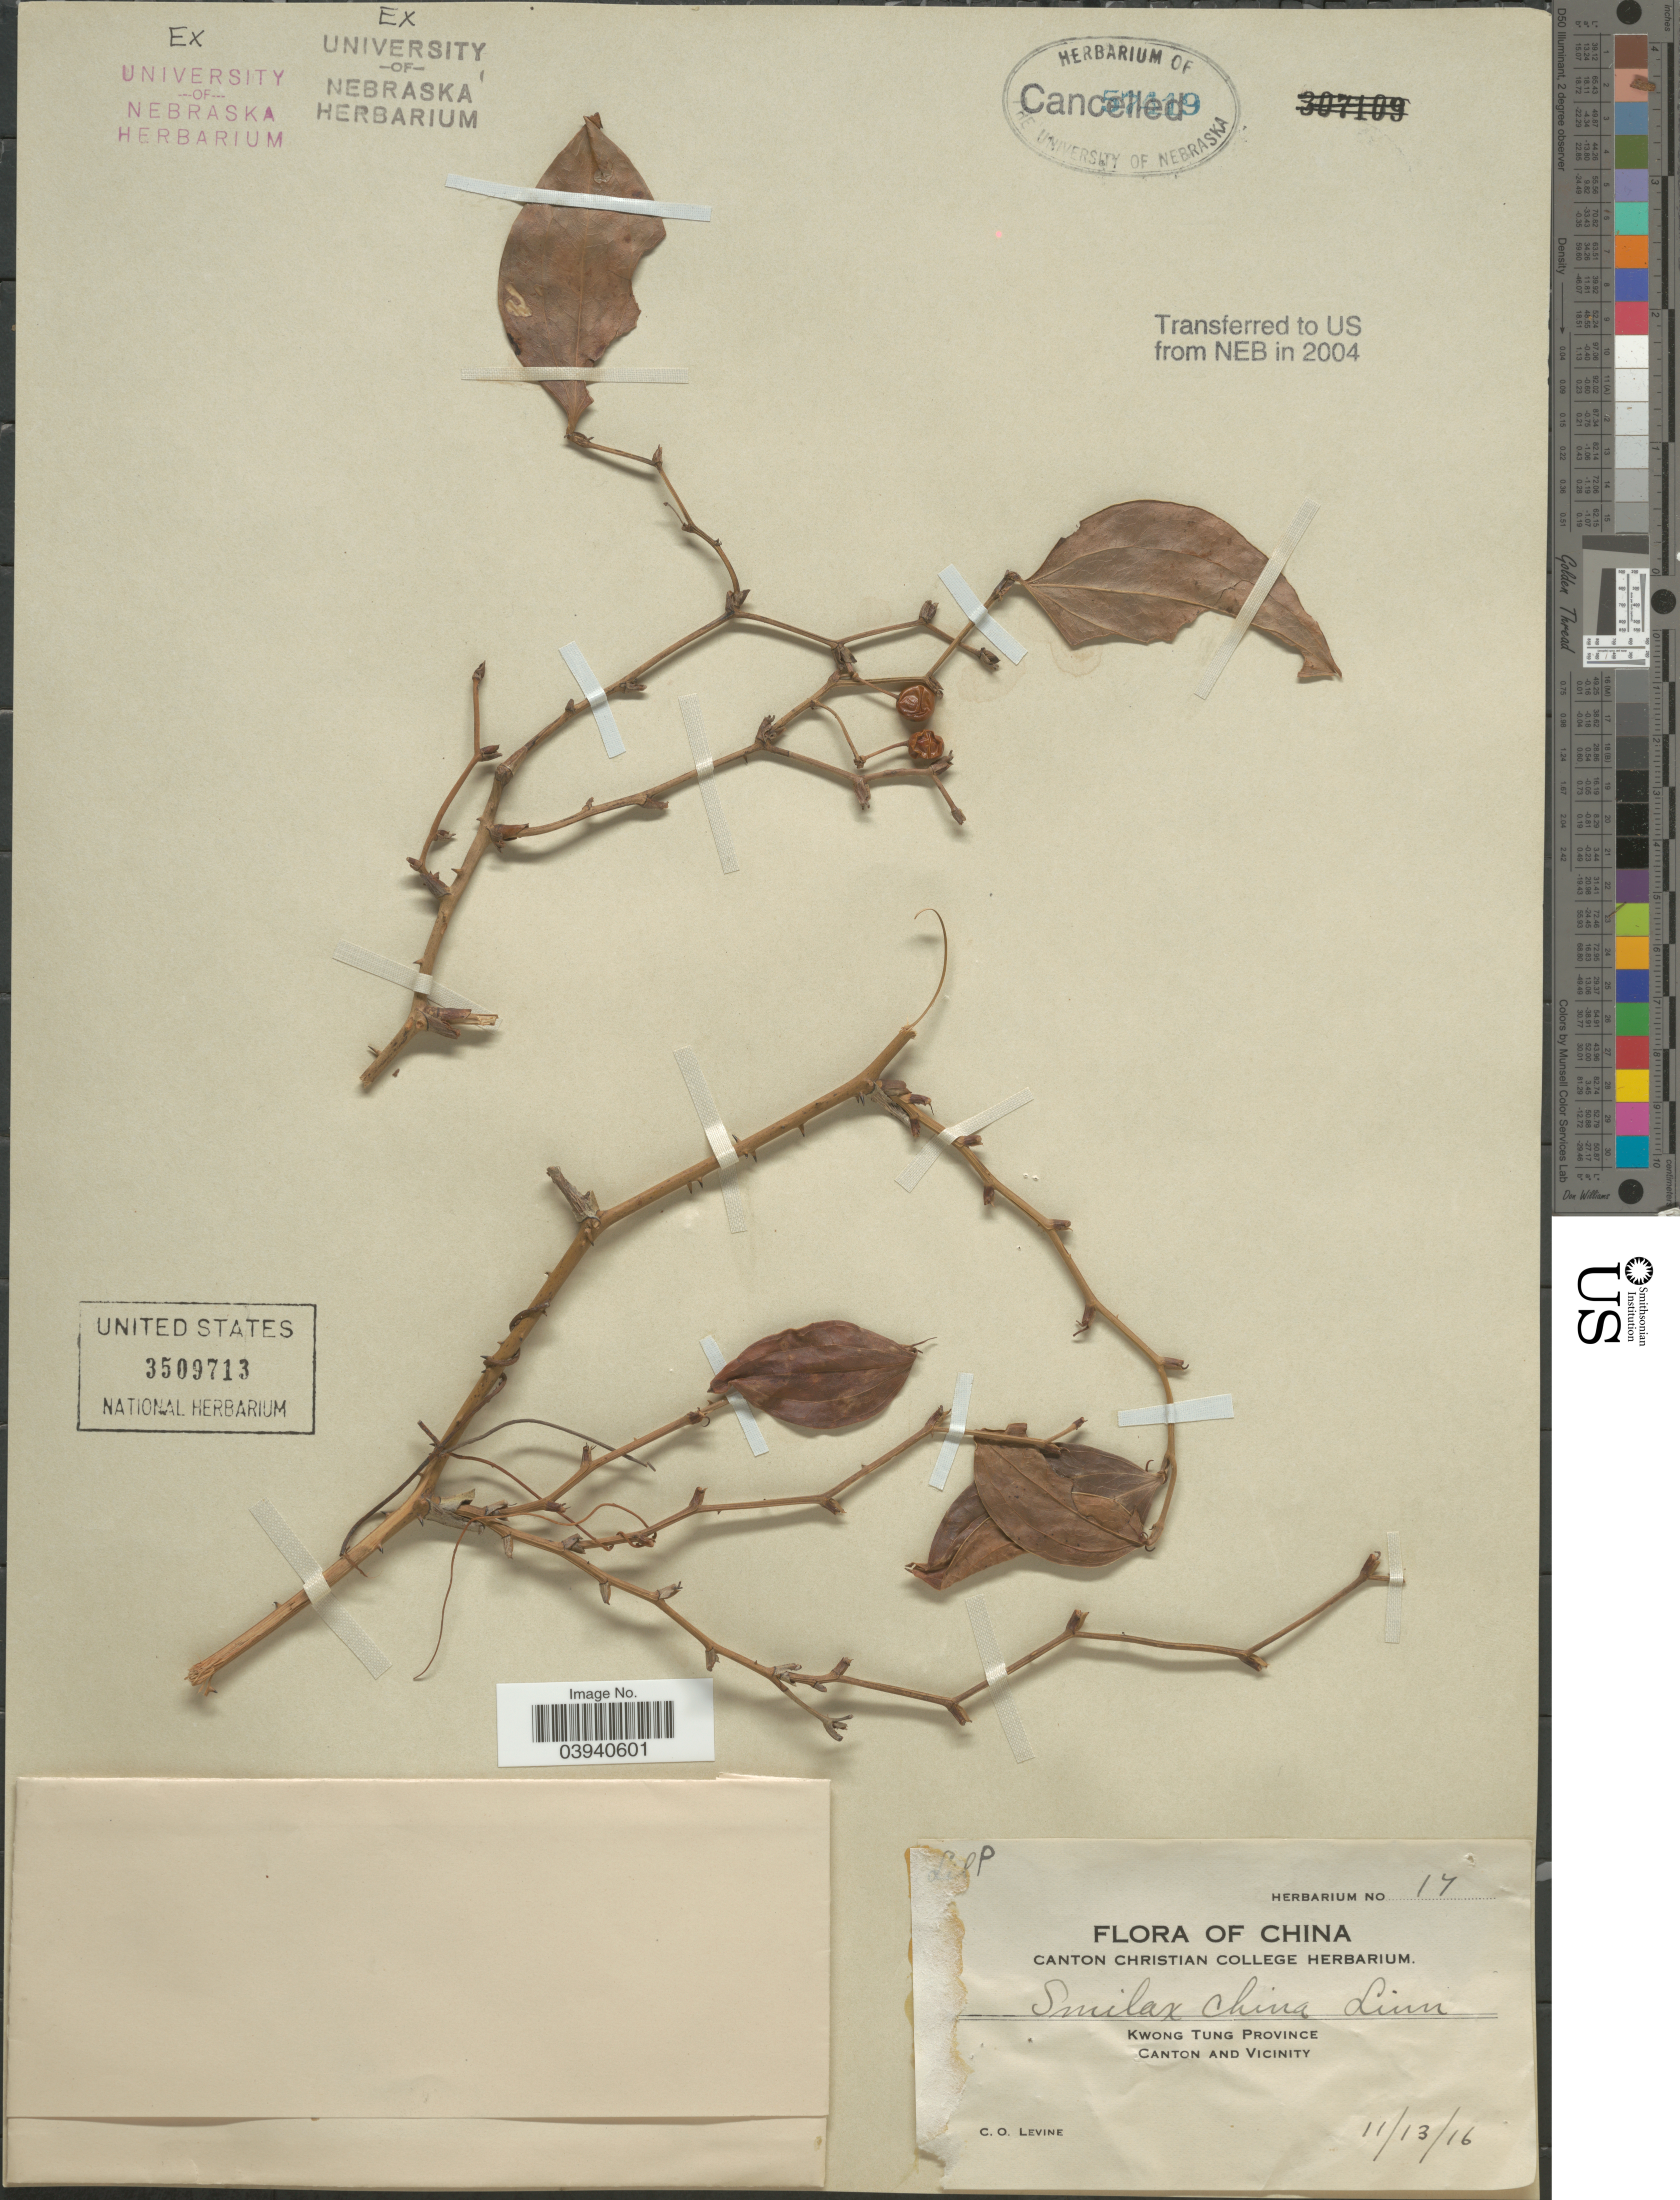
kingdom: Plantae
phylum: Tracheophyta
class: Liliopsida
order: Liliales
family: Smilacaceae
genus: Smilax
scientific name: Smilax china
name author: L.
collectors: C. O. Levine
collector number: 17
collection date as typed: Transcribed d/m/y: 13/11/16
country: China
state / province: Guangdong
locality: Kwong Tung Province. Canton and Vicinity.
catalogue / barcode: US 3509713